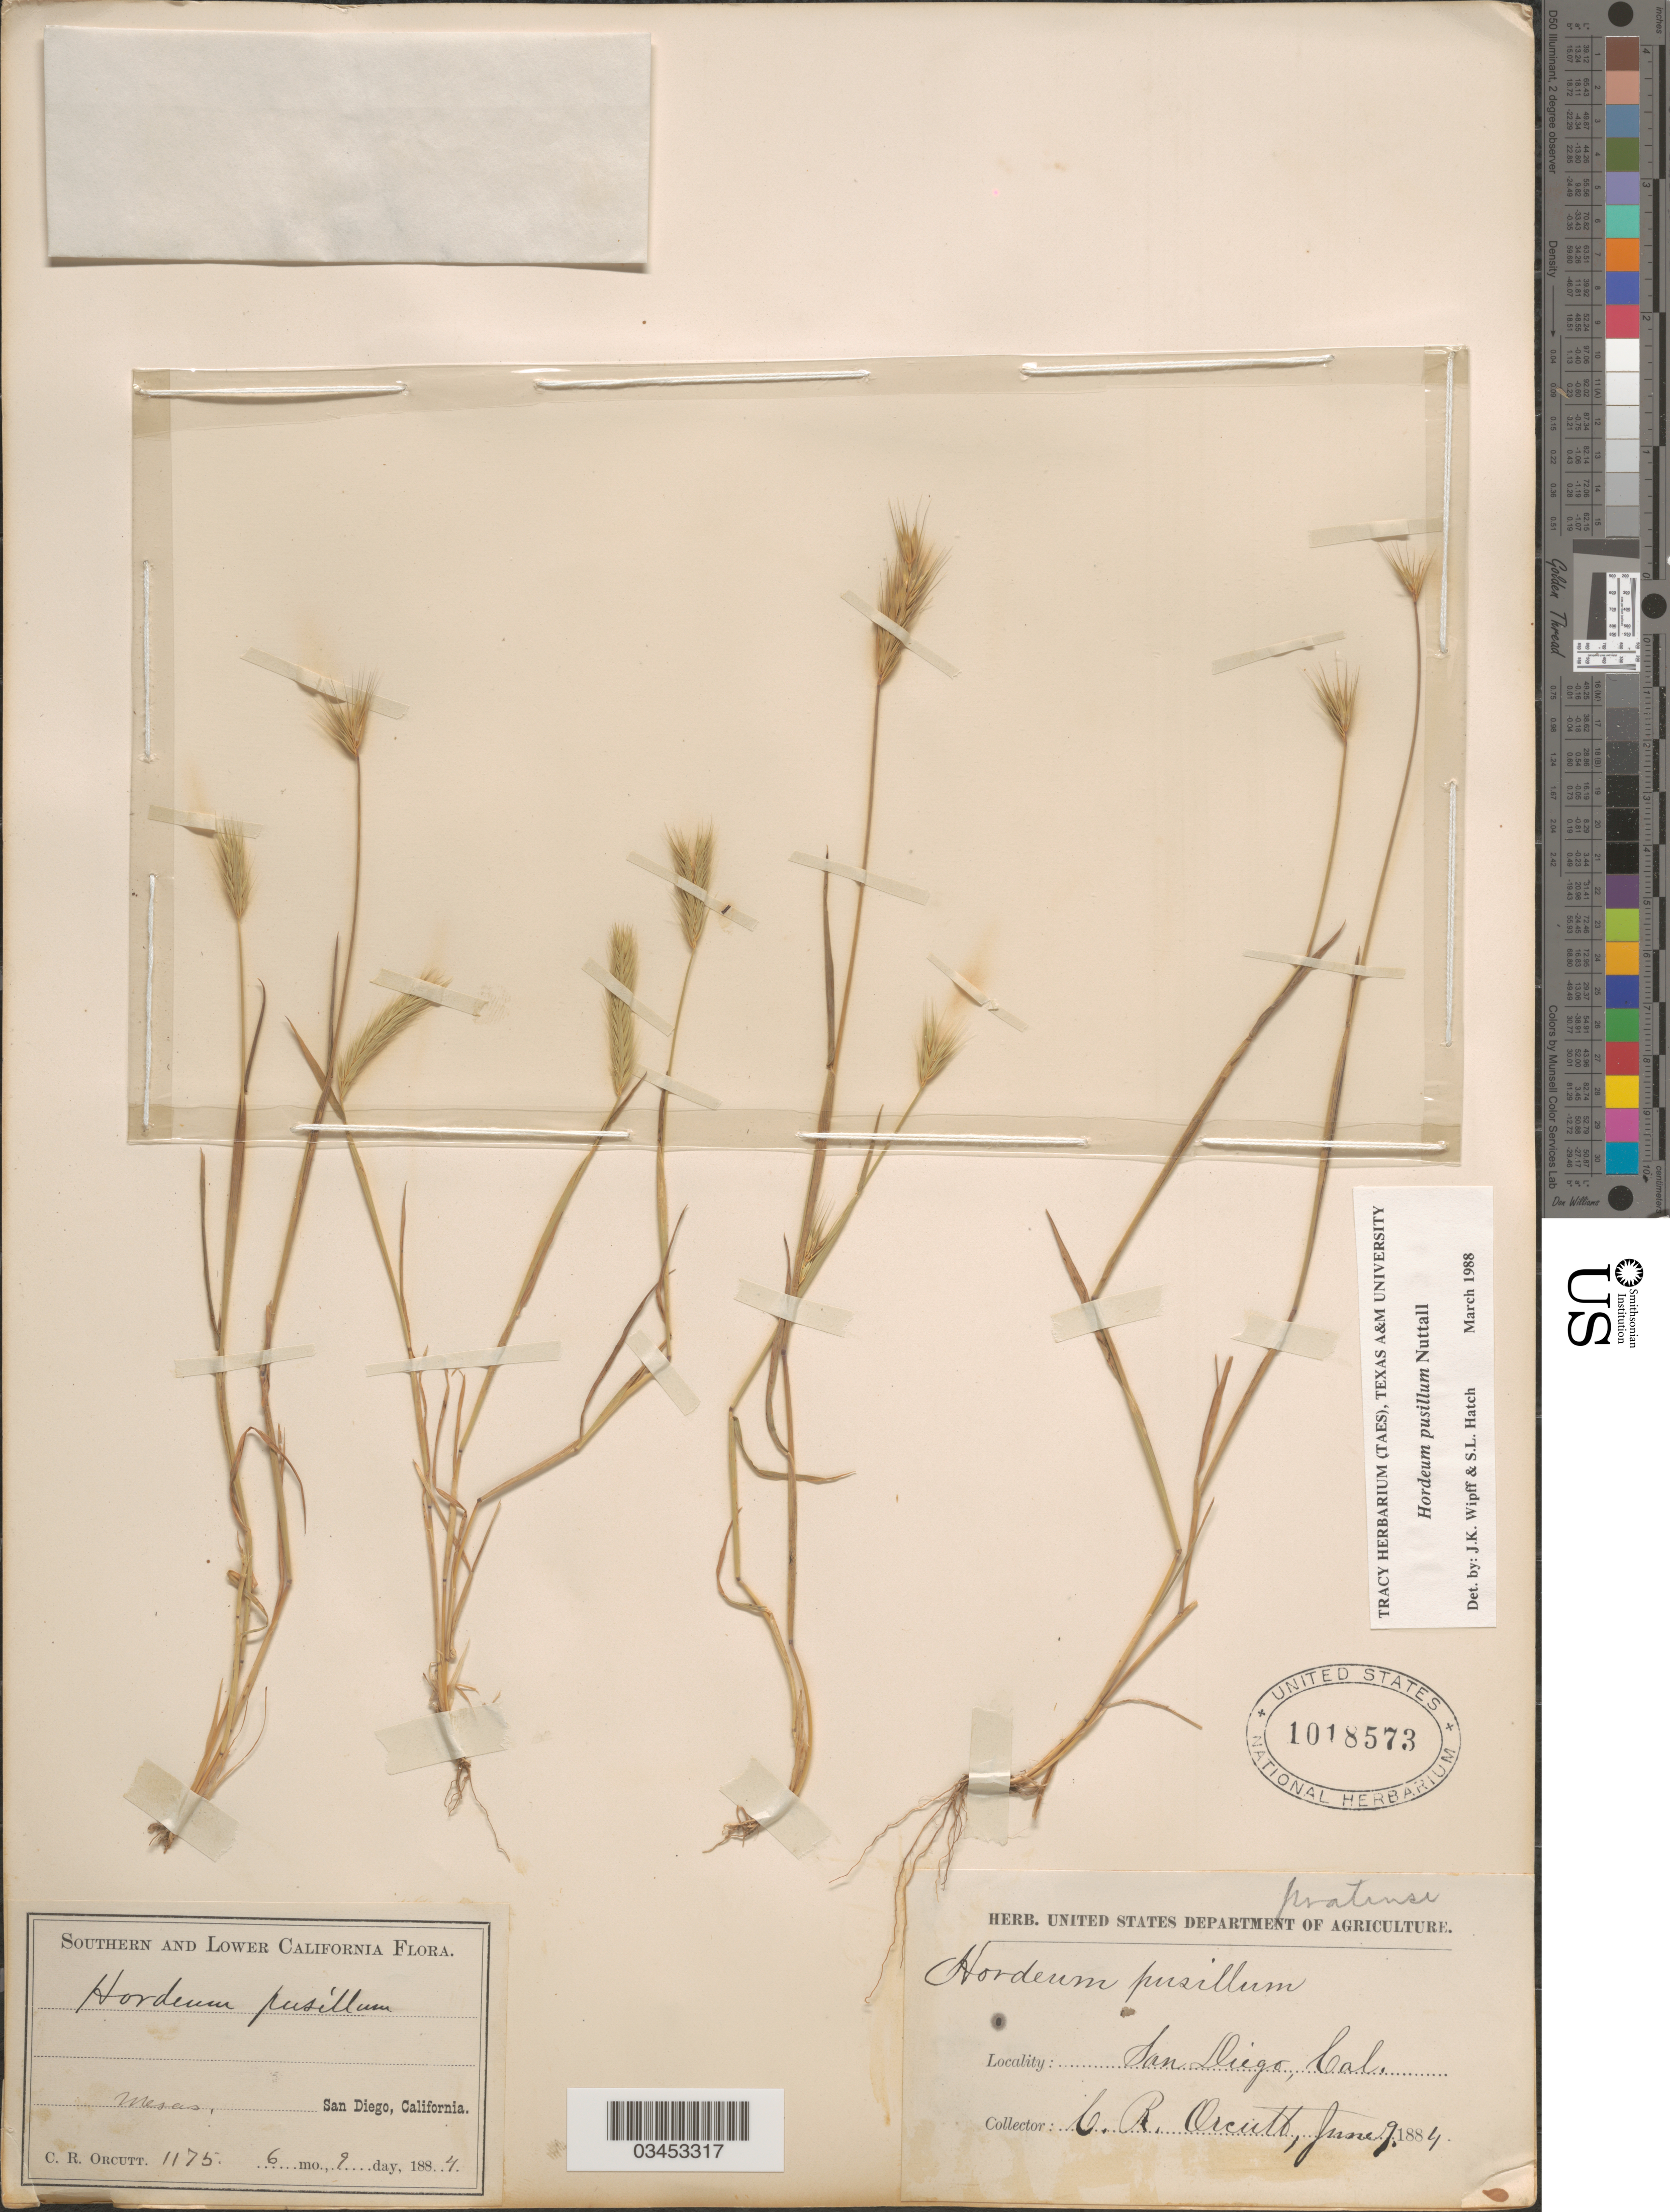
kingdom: Plantae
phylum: Tracheophyta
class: Liliopsida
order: Poales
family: Poaceae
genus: Hordeum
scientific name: Hordeum pusillum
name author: Nutt.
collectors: C. R. Orcutt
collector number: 1175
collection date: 1884-06-09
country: United States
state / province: California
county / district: San Diego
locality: Southern And Lower California. Mesas, San Diego.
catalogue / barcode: US 1018573